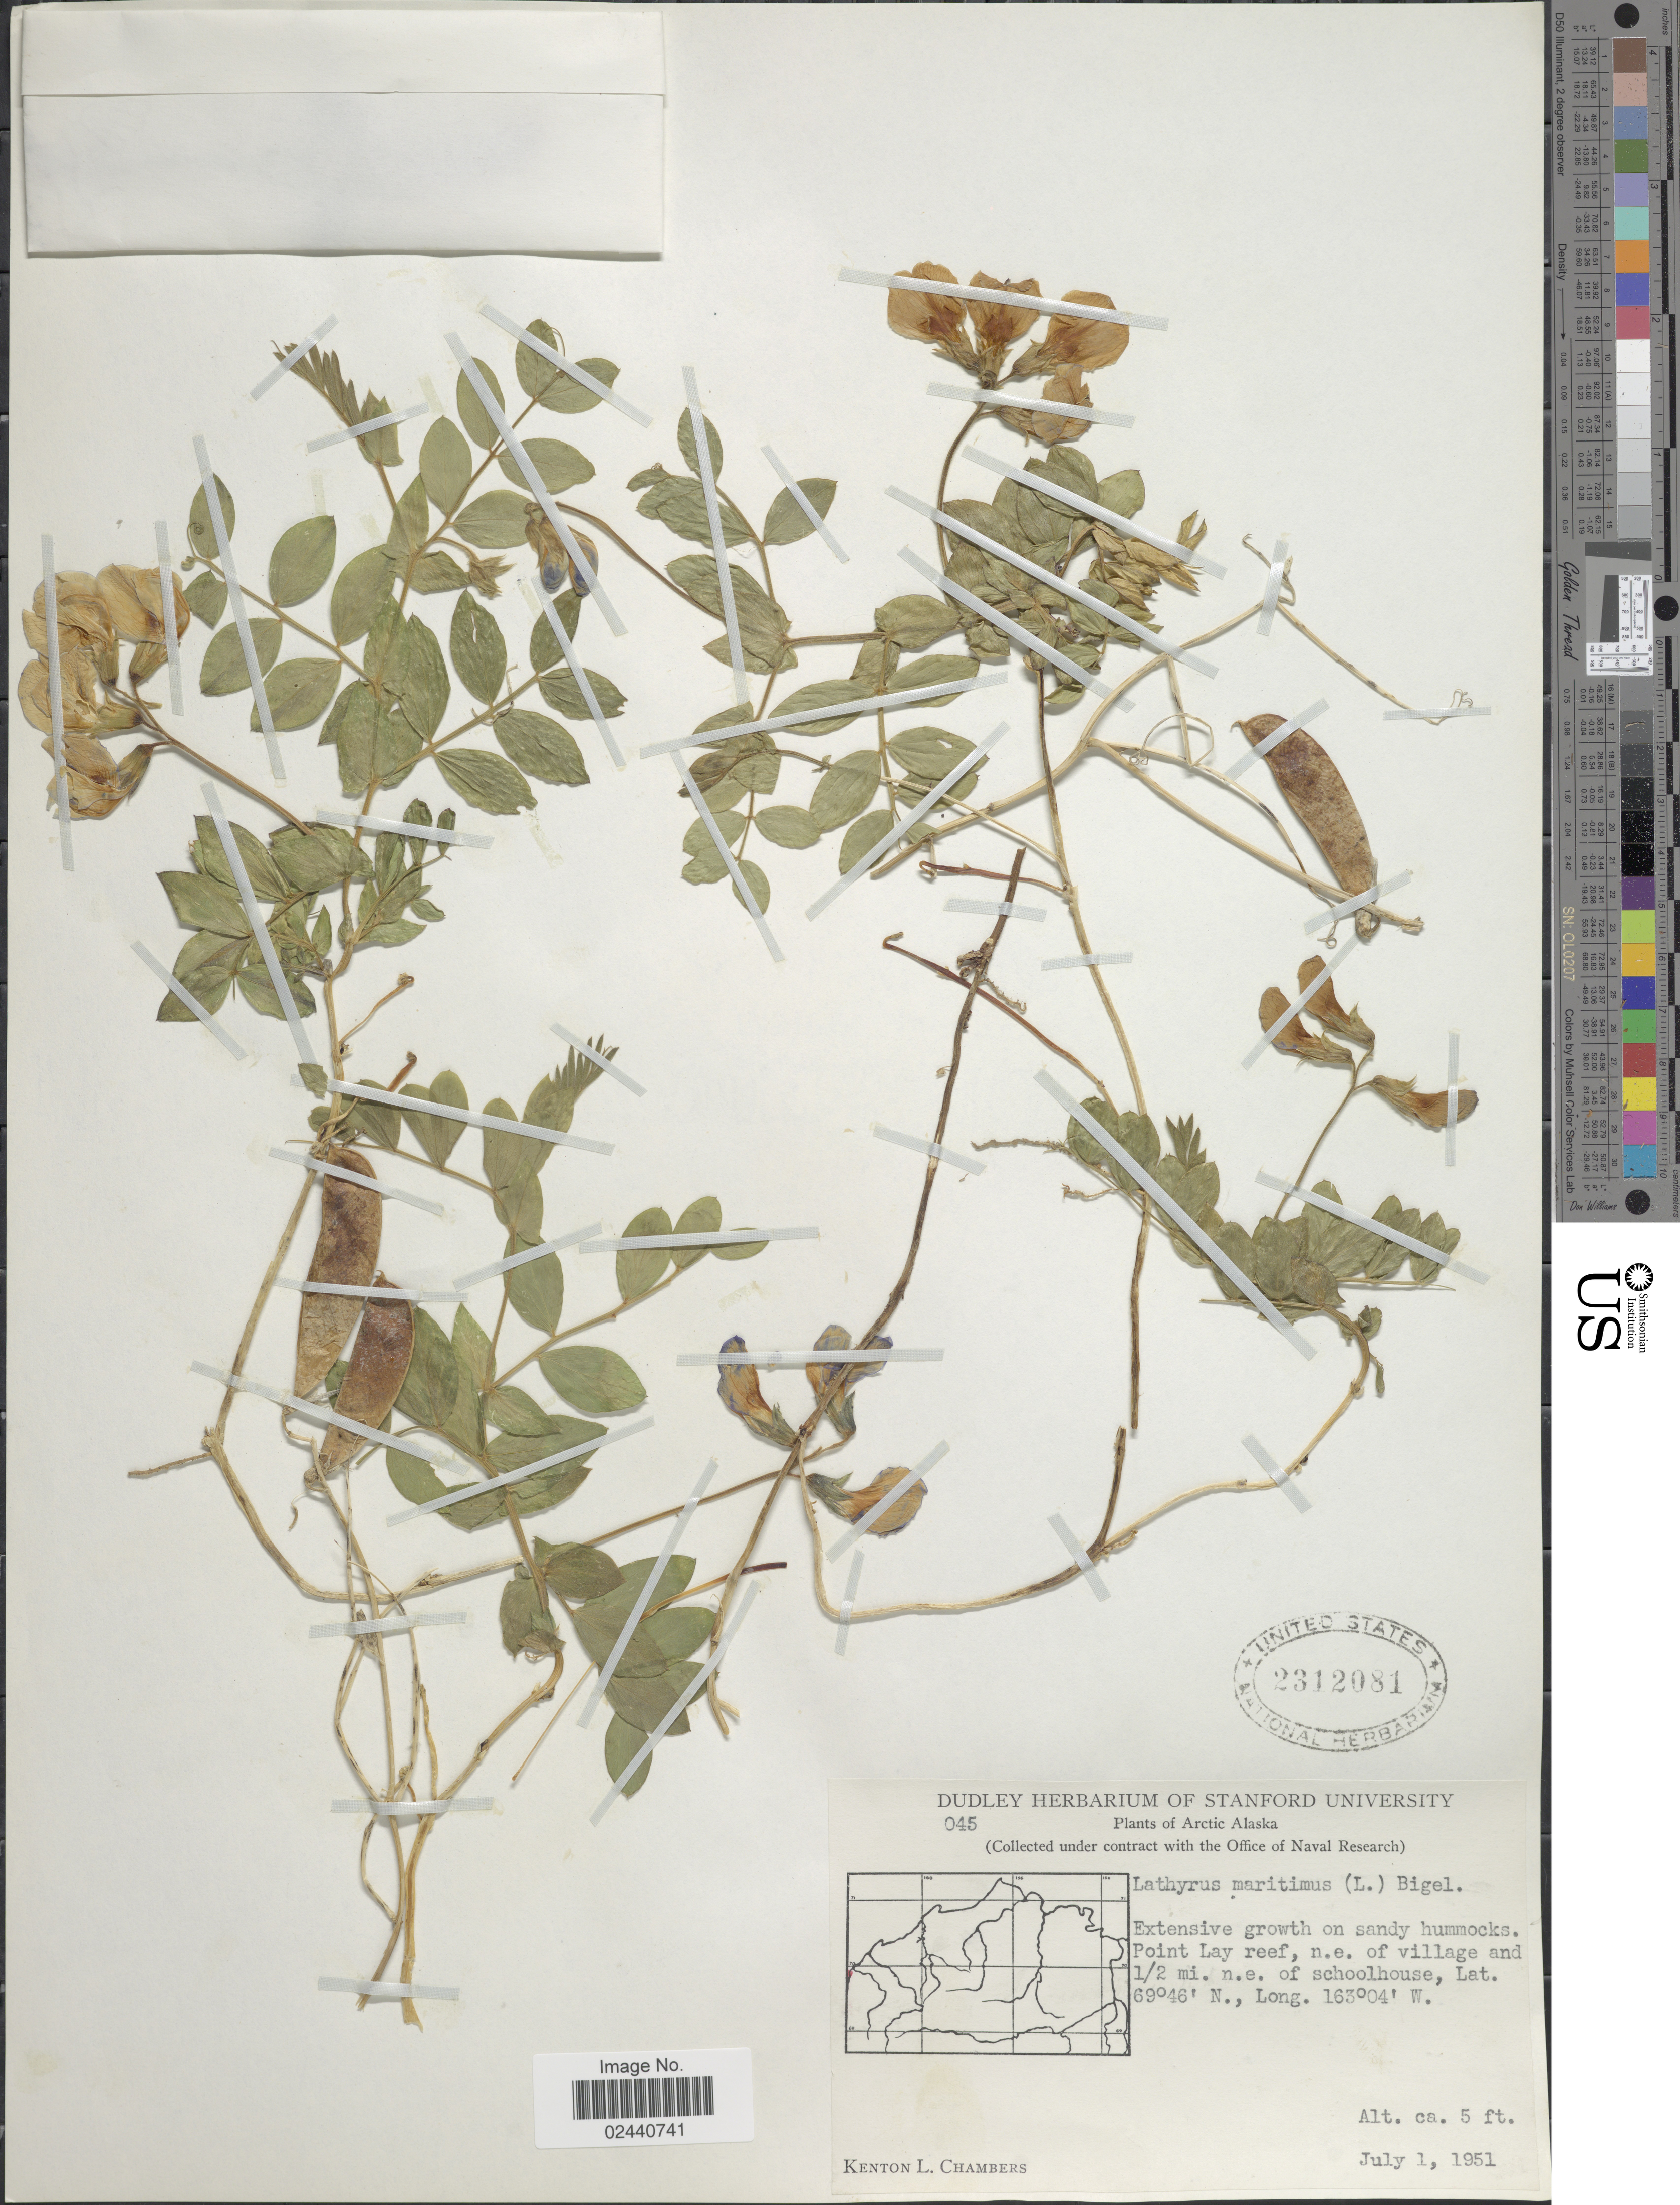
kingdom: Plantae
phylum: Tracheophyta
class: Magnoliopsida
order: Fabales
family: Fabaceae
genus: Lathyrus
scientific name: Lathyrus japonicus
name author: Willd.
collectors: K. L. Chambers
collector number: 045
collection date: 1951-07-01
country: United States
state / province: Alaska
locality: Arctic Alaska, Point Lay reef, n.e. of village and ½ mi n.e. of schoolhouse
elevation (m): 2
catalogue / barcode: US 2312081